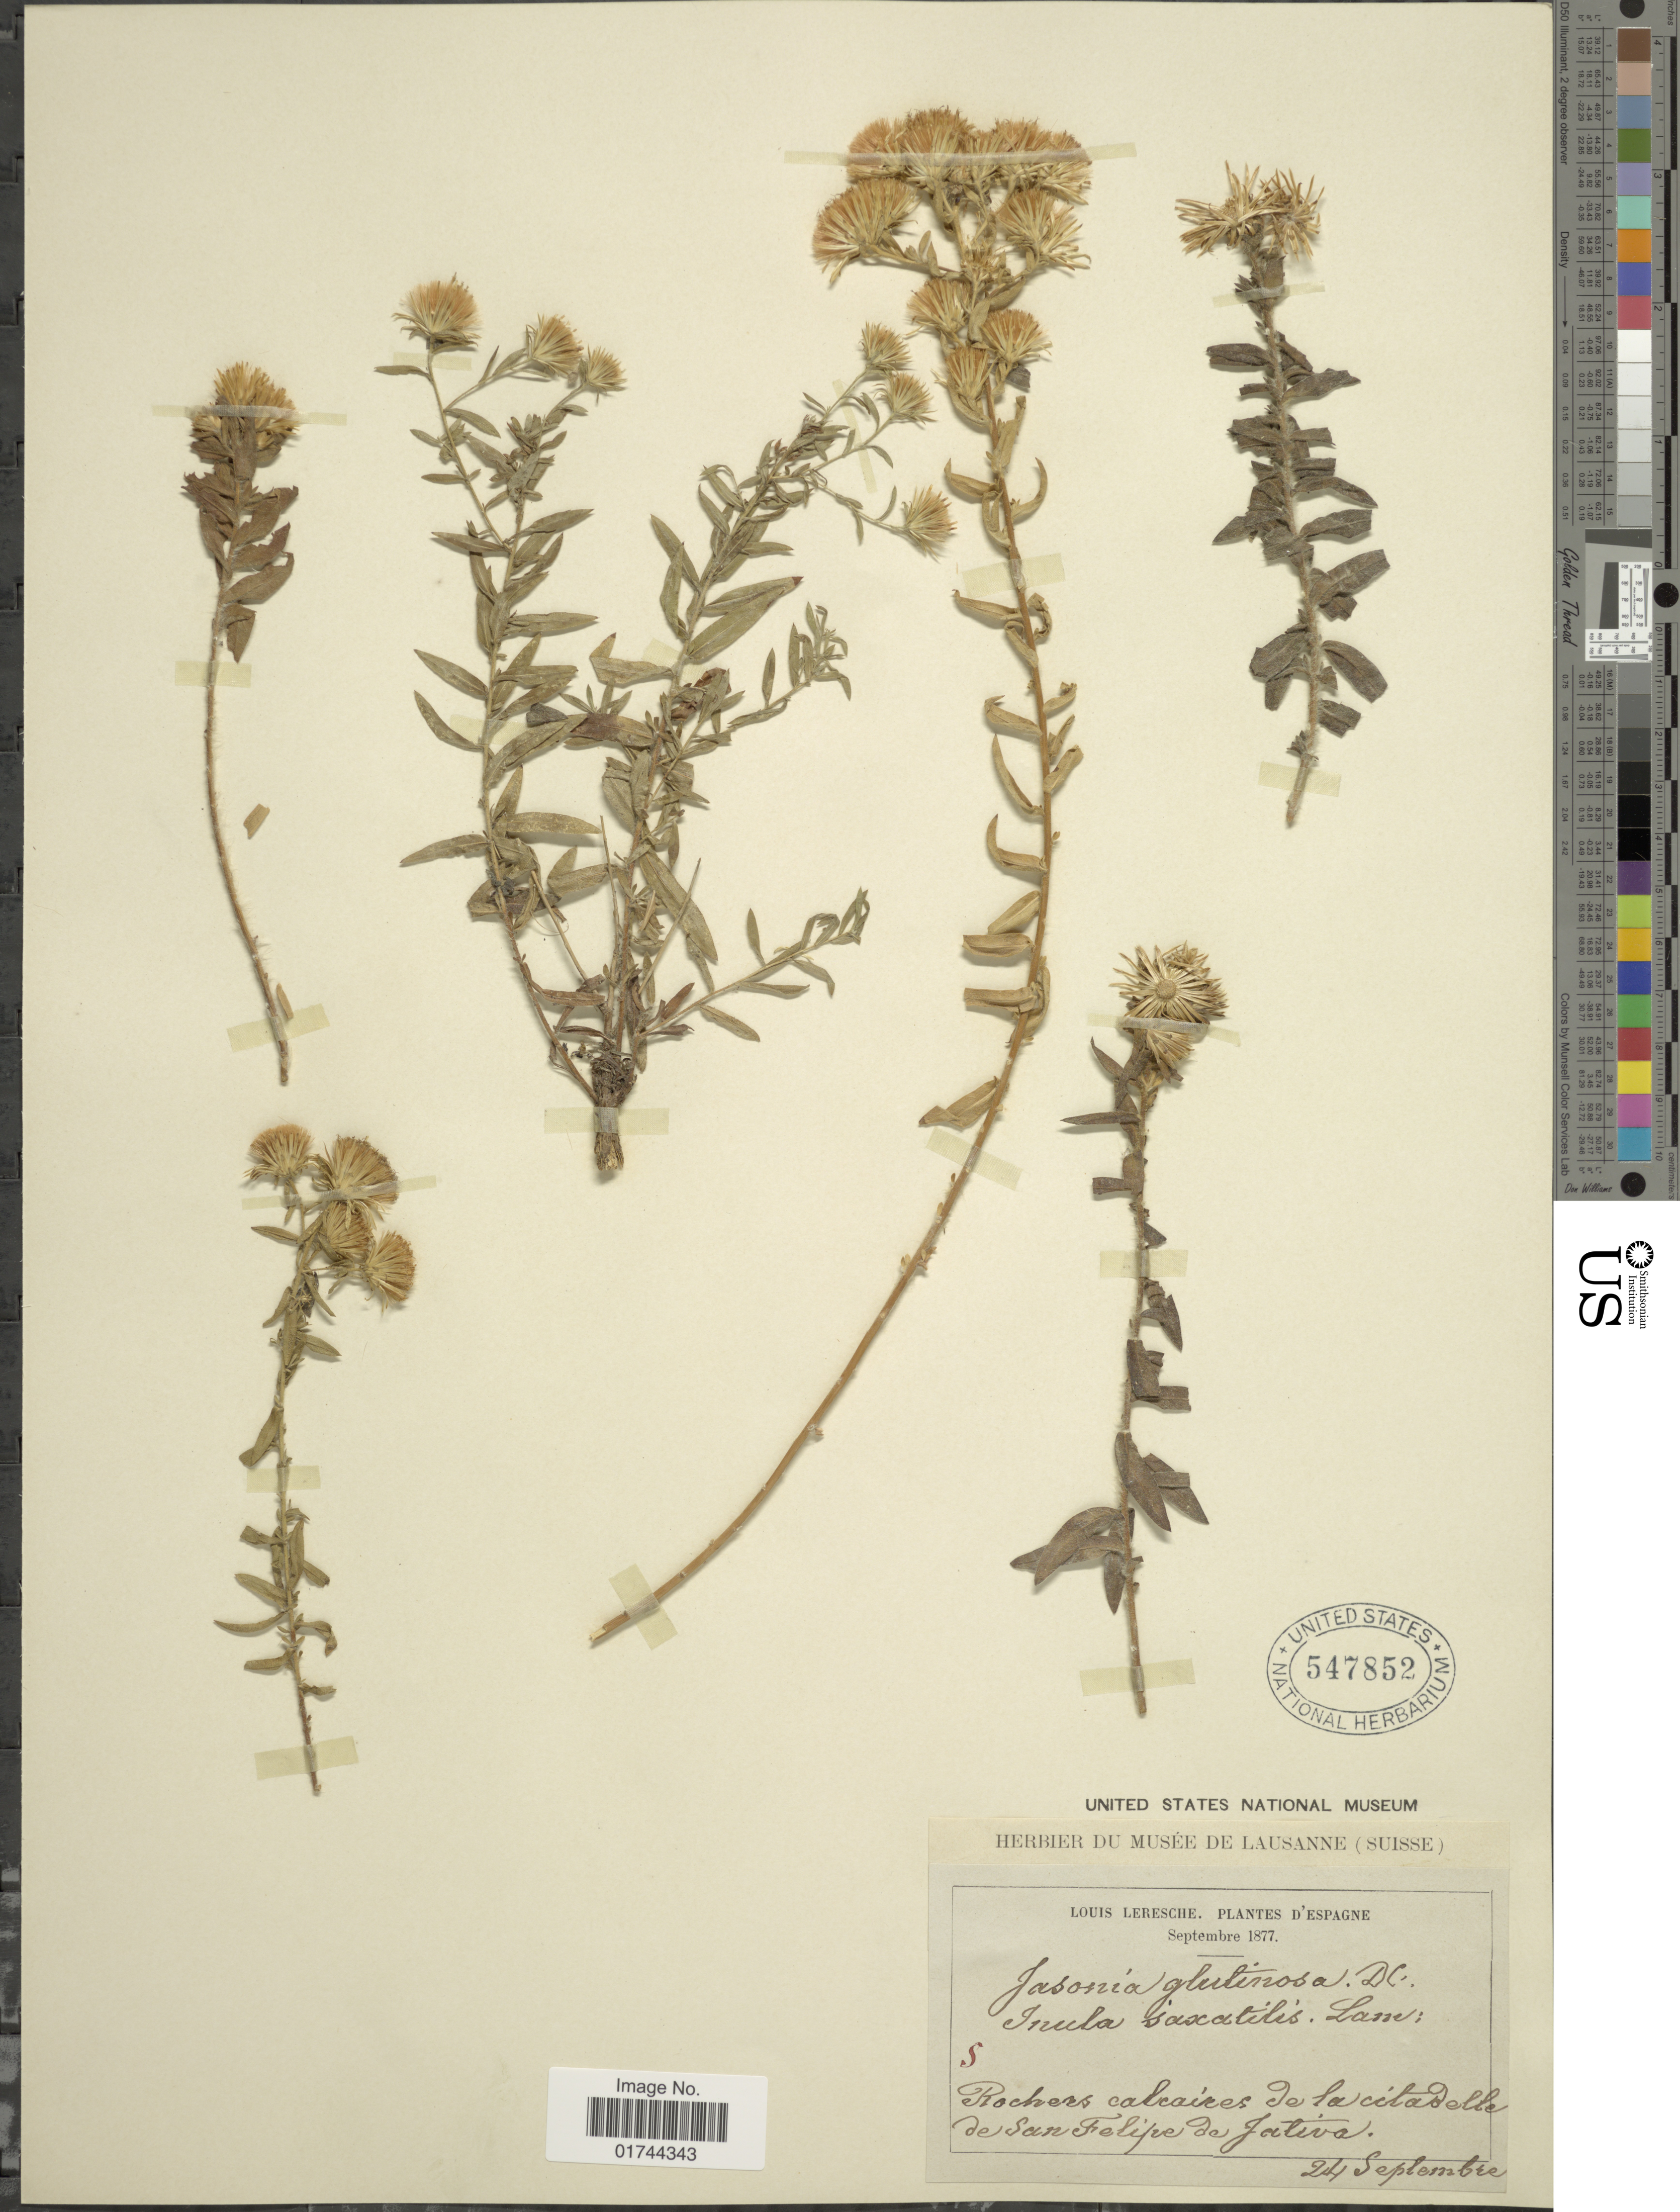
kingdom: Plantae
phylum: Tracheophyta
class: Magnoliopsida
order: Asterales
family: Asteraceae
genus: Jasonia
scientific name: Jasonia glutinosa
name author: (L.) DC.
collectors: L. Leresche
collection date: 1877-09-24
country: Spain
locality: Rochers calcaires de la cita Delle de San Felipe Jaliva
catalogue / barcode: US 547852